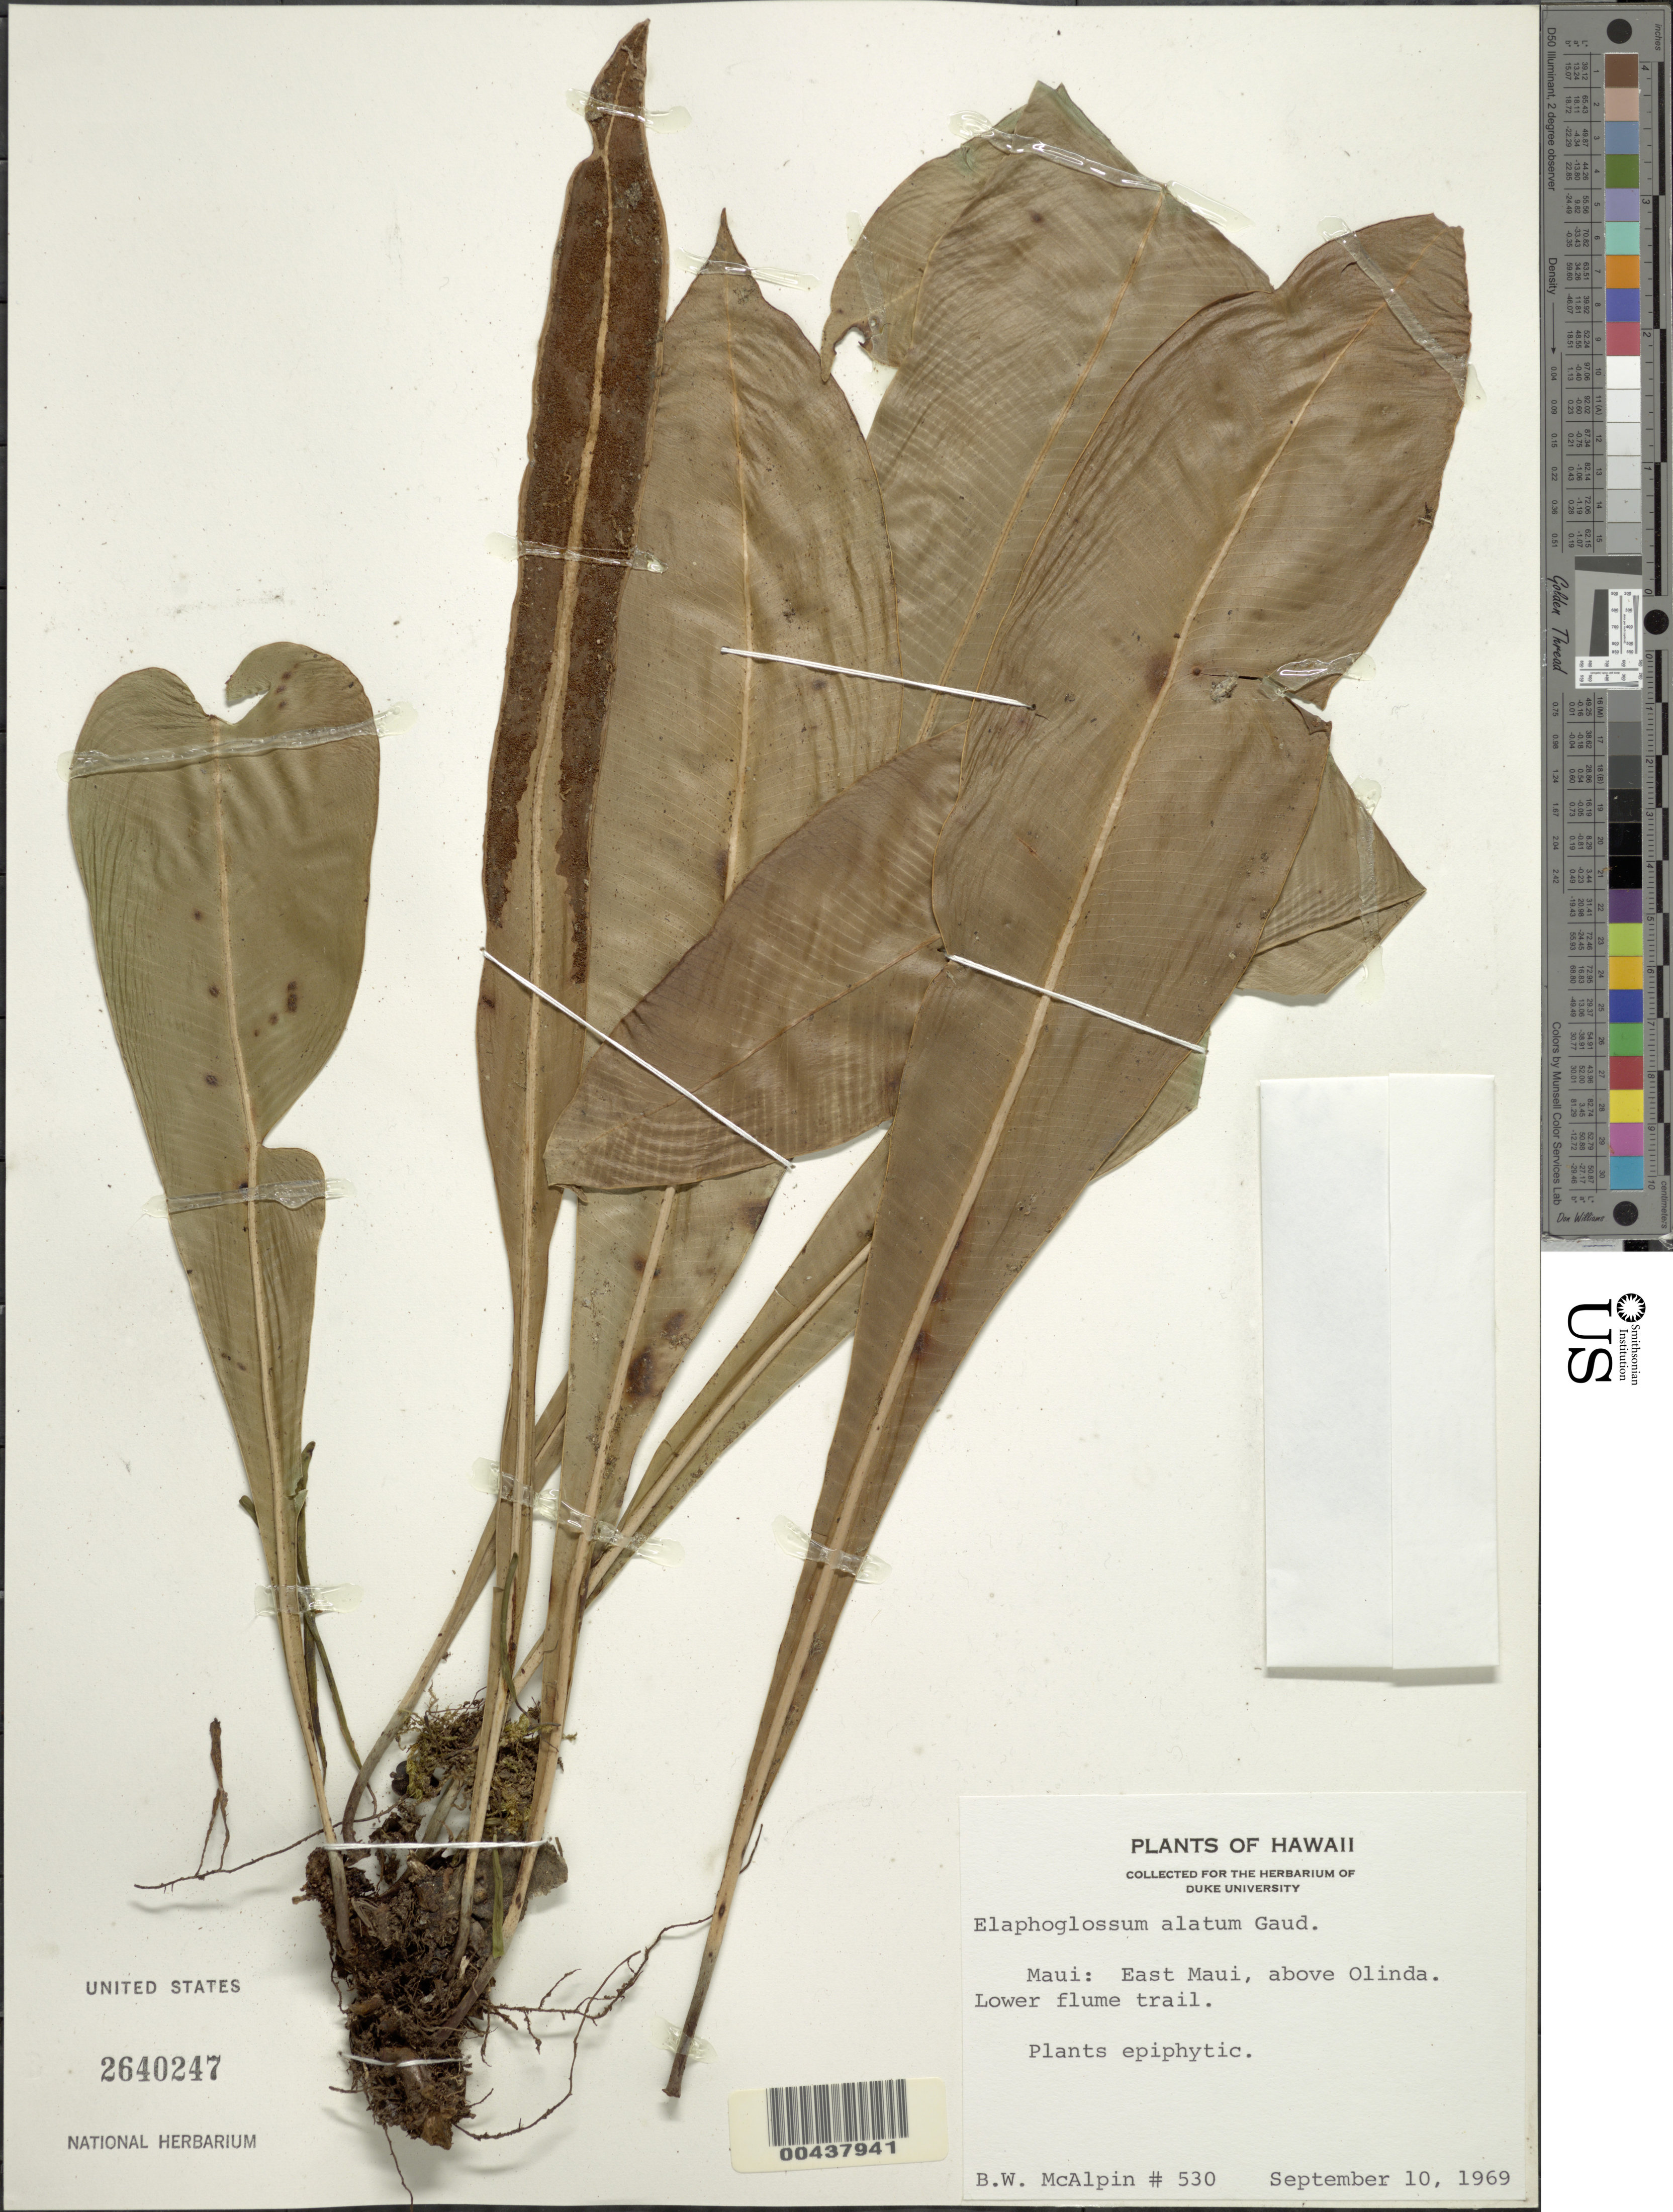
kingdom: Plantae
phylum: Tracheophyta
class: Polypodiopsida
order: Polypodiales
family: Dryopteridaceae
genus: Elaphoglossum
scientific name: Elaphoglossum parvisquameum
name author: Skottsb.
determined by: Wagner, W. L., (BOT), Smithsonian Institution - National Museum of Natural History (UNITED STATES)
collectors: B. McAlpine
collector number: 530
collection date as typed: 10 Sep 1969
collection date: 1969-09-10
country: United States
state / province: Hawaii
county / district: Maui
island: Maui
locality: E maui, above Olinda, Lower flume trail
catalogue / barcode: US 2640247